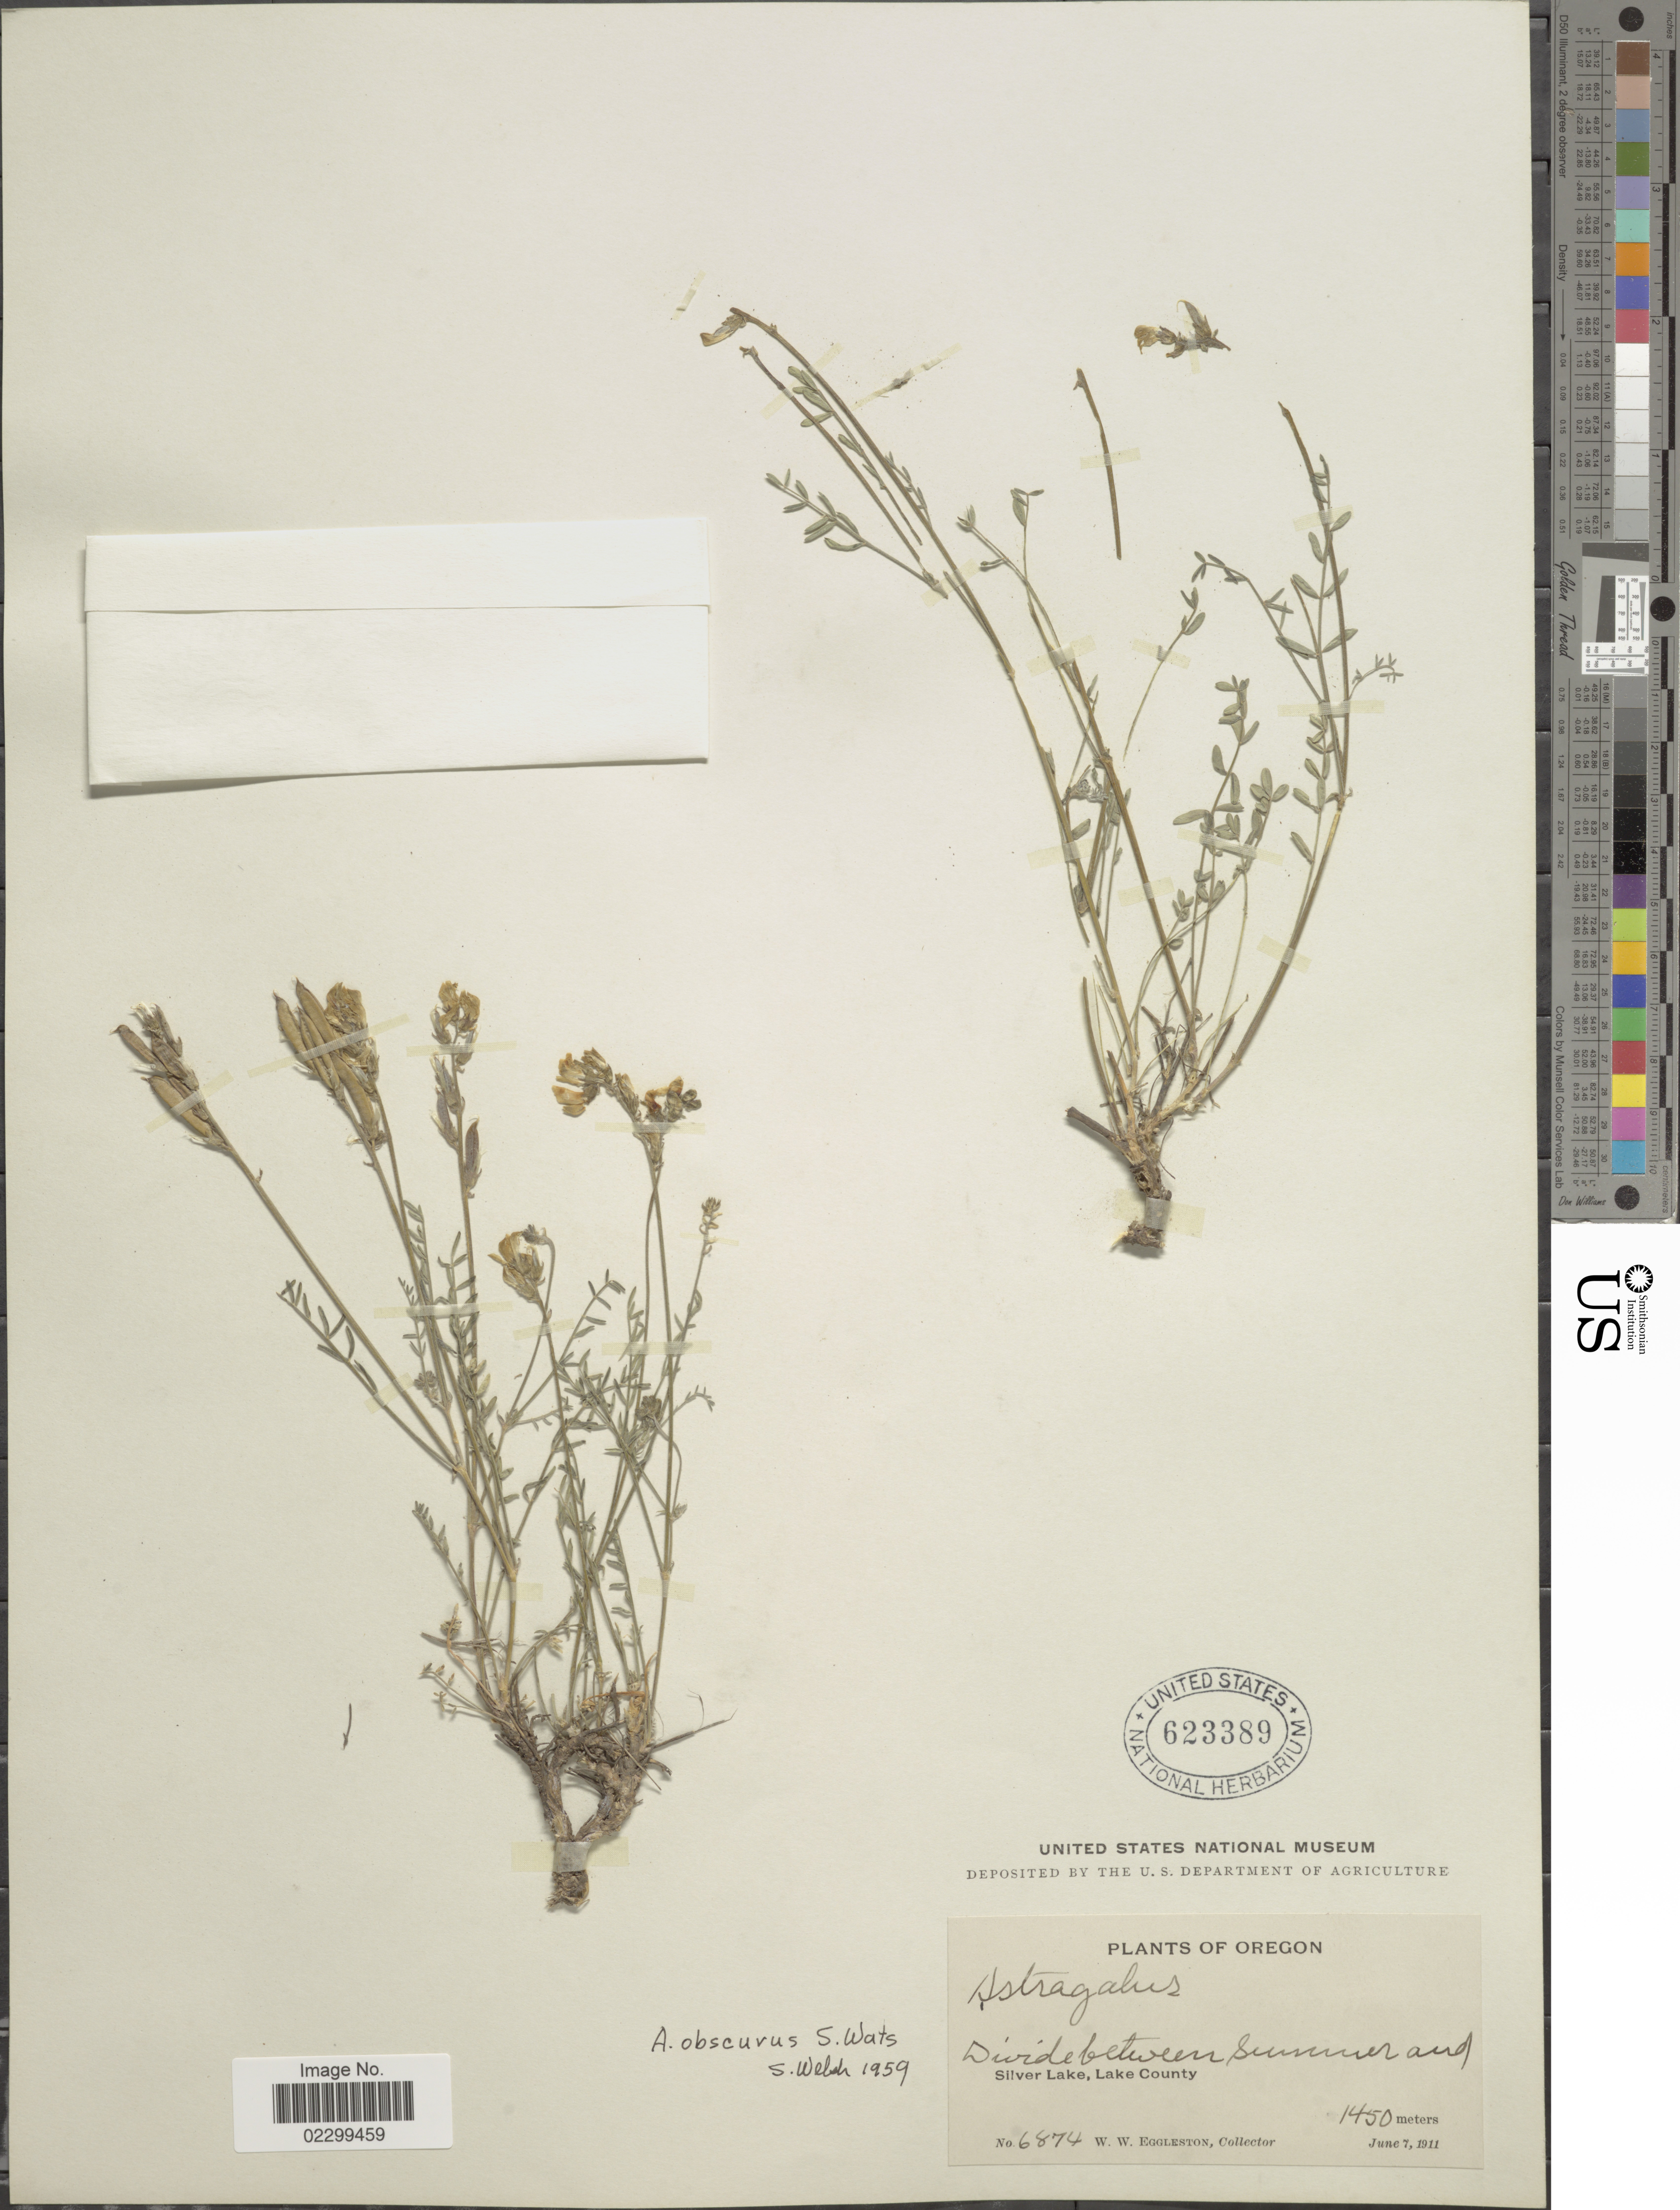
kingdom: Plantae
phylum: Tracheophyta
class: Magnoliopsida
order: Fabales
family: Fabaceae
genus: Astragalus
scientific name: Astragalus obscurus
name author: S. Watson in C. King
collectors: W. W. Eggleston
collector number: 6874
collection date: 1911-06-07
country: United States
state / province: Oregon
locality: Divide between Summer and Silver Lake, Lake County.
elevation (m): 1450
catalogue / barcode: US 623389